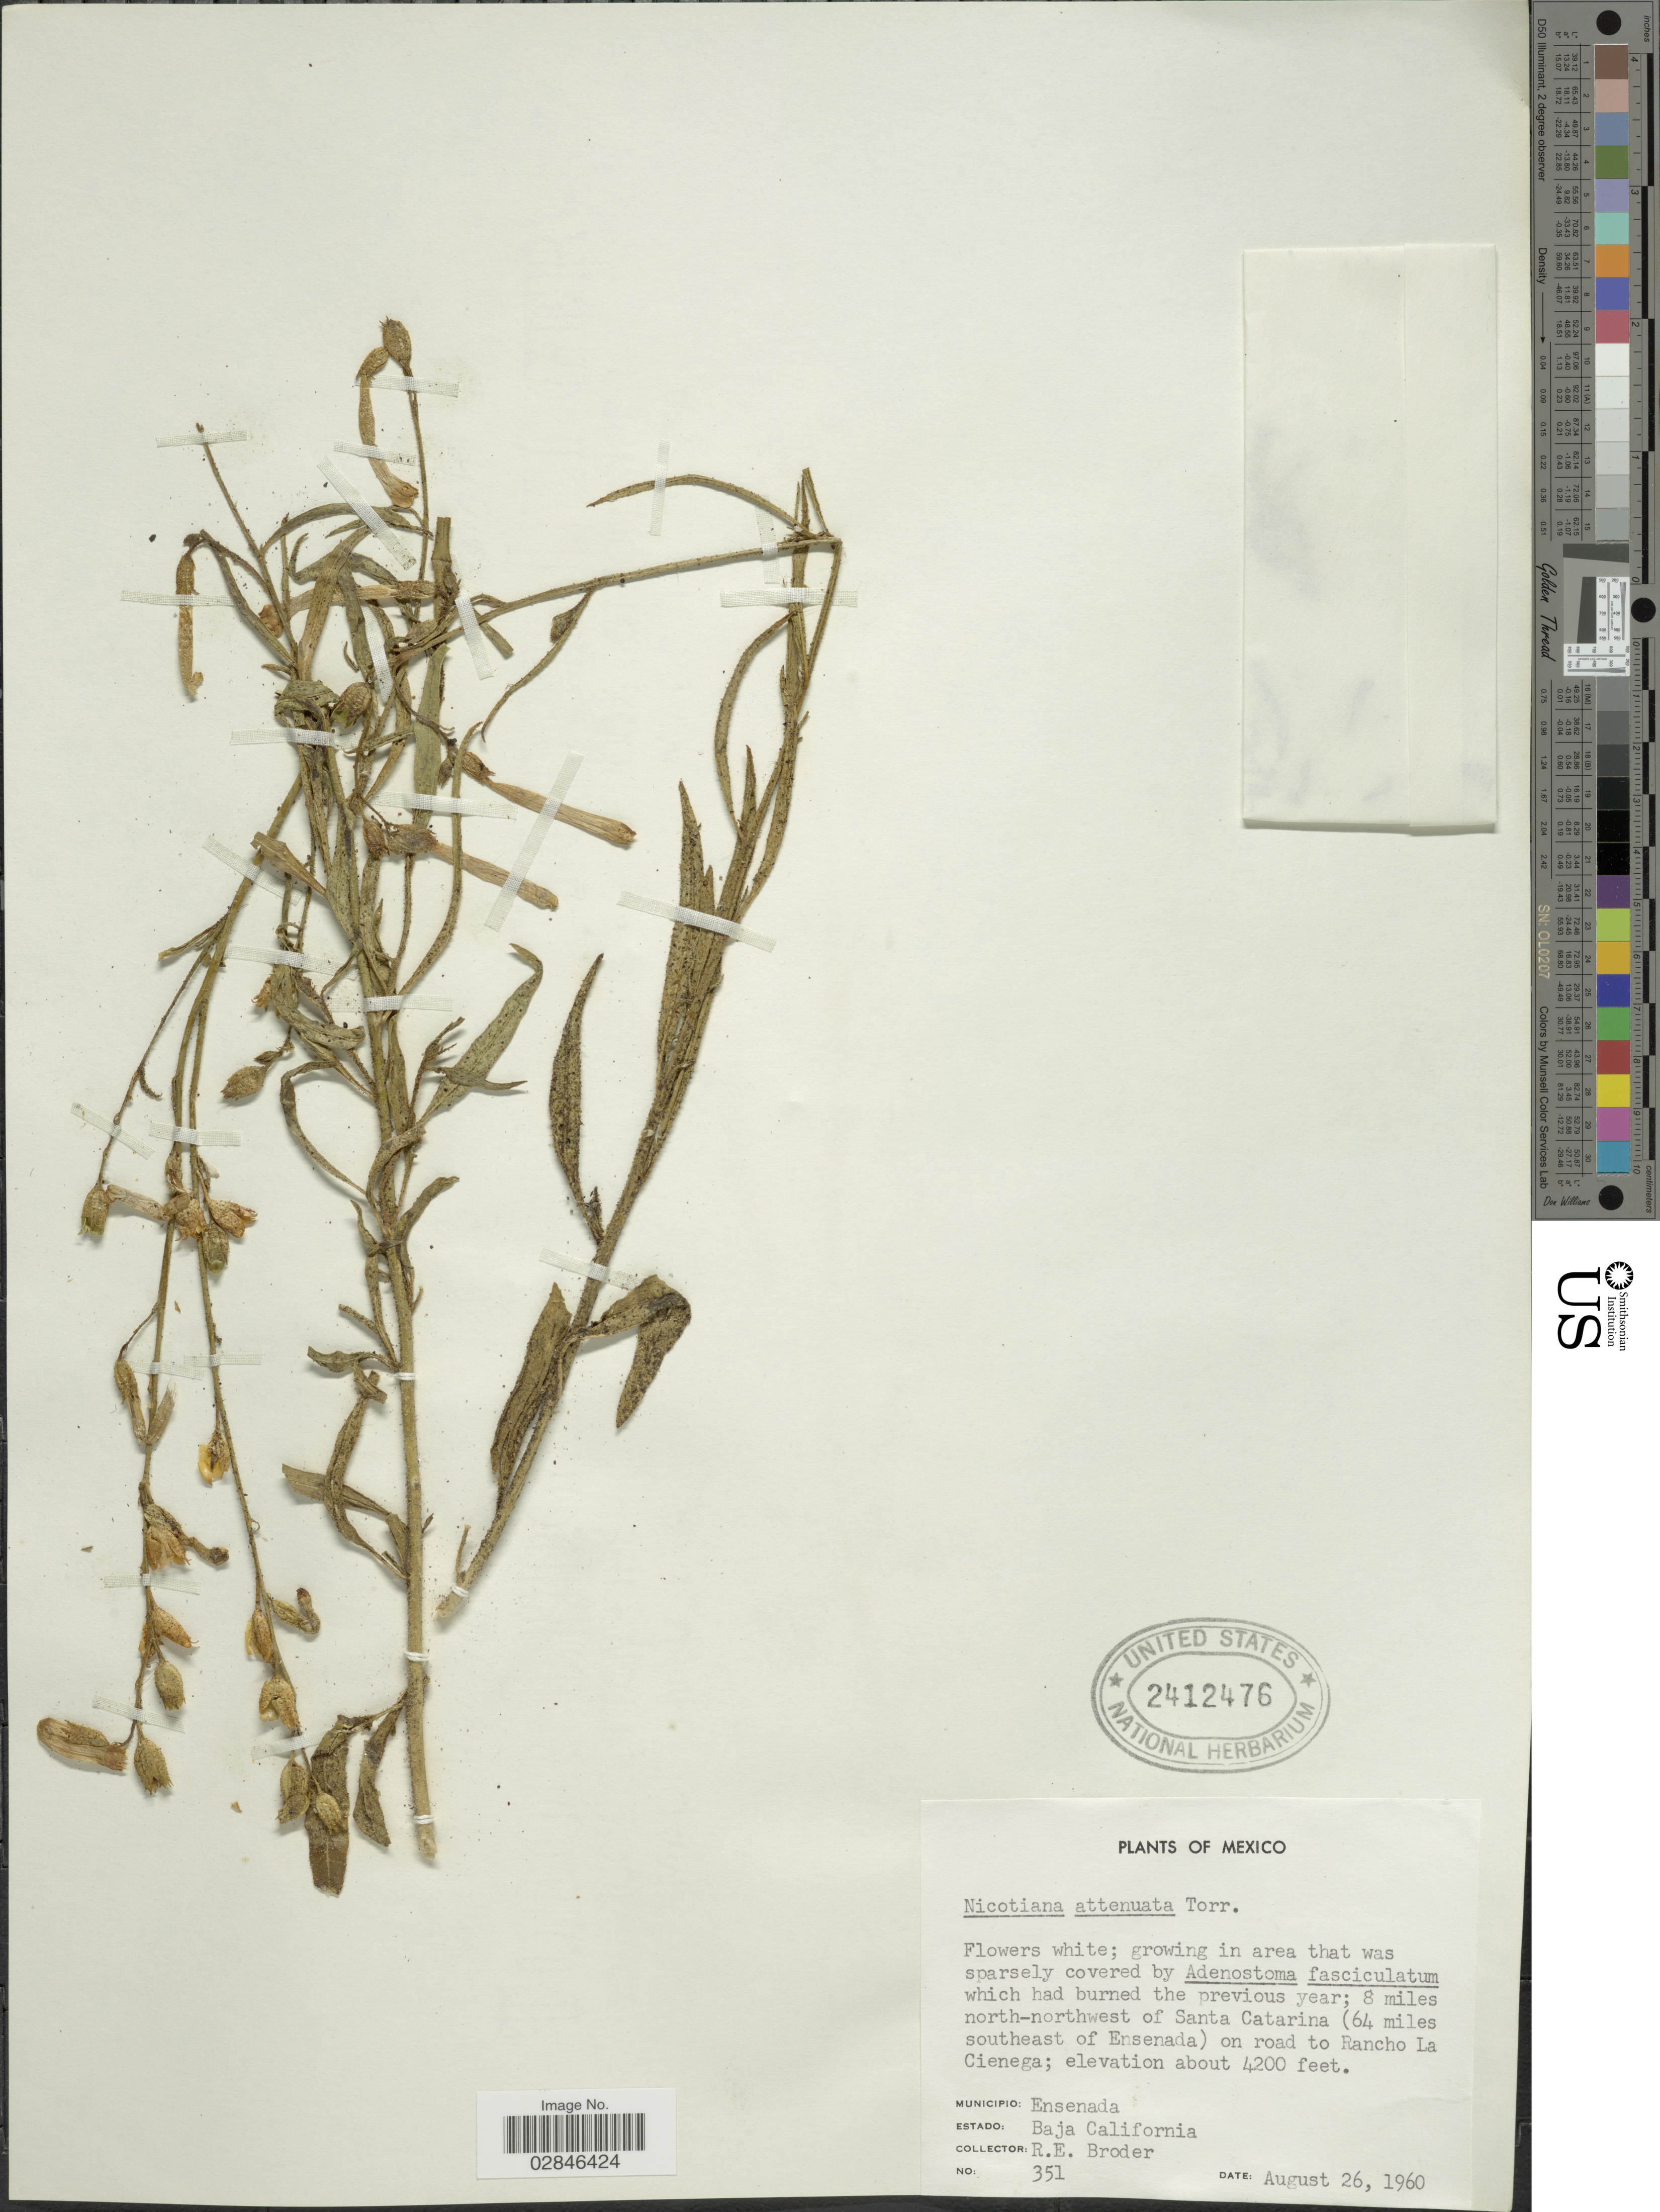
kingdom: Plantae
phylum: Tracheophyta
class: Magnoliopsida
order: Solanales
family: Solanaceae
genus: Nicotiana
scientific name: Nicotiana attenuata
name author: Torr. ex S. Watson in C. King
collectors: R. Broder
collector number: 351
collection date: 1960-08-26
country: Mexico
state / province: Baja California Norte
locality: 8 miles north-northwest of Santa Catarina (64 miles southeast of Ensenada) on road to Rancho La Cienega. Municipio Ensenada.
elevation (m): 1280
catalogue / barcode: US 2412476